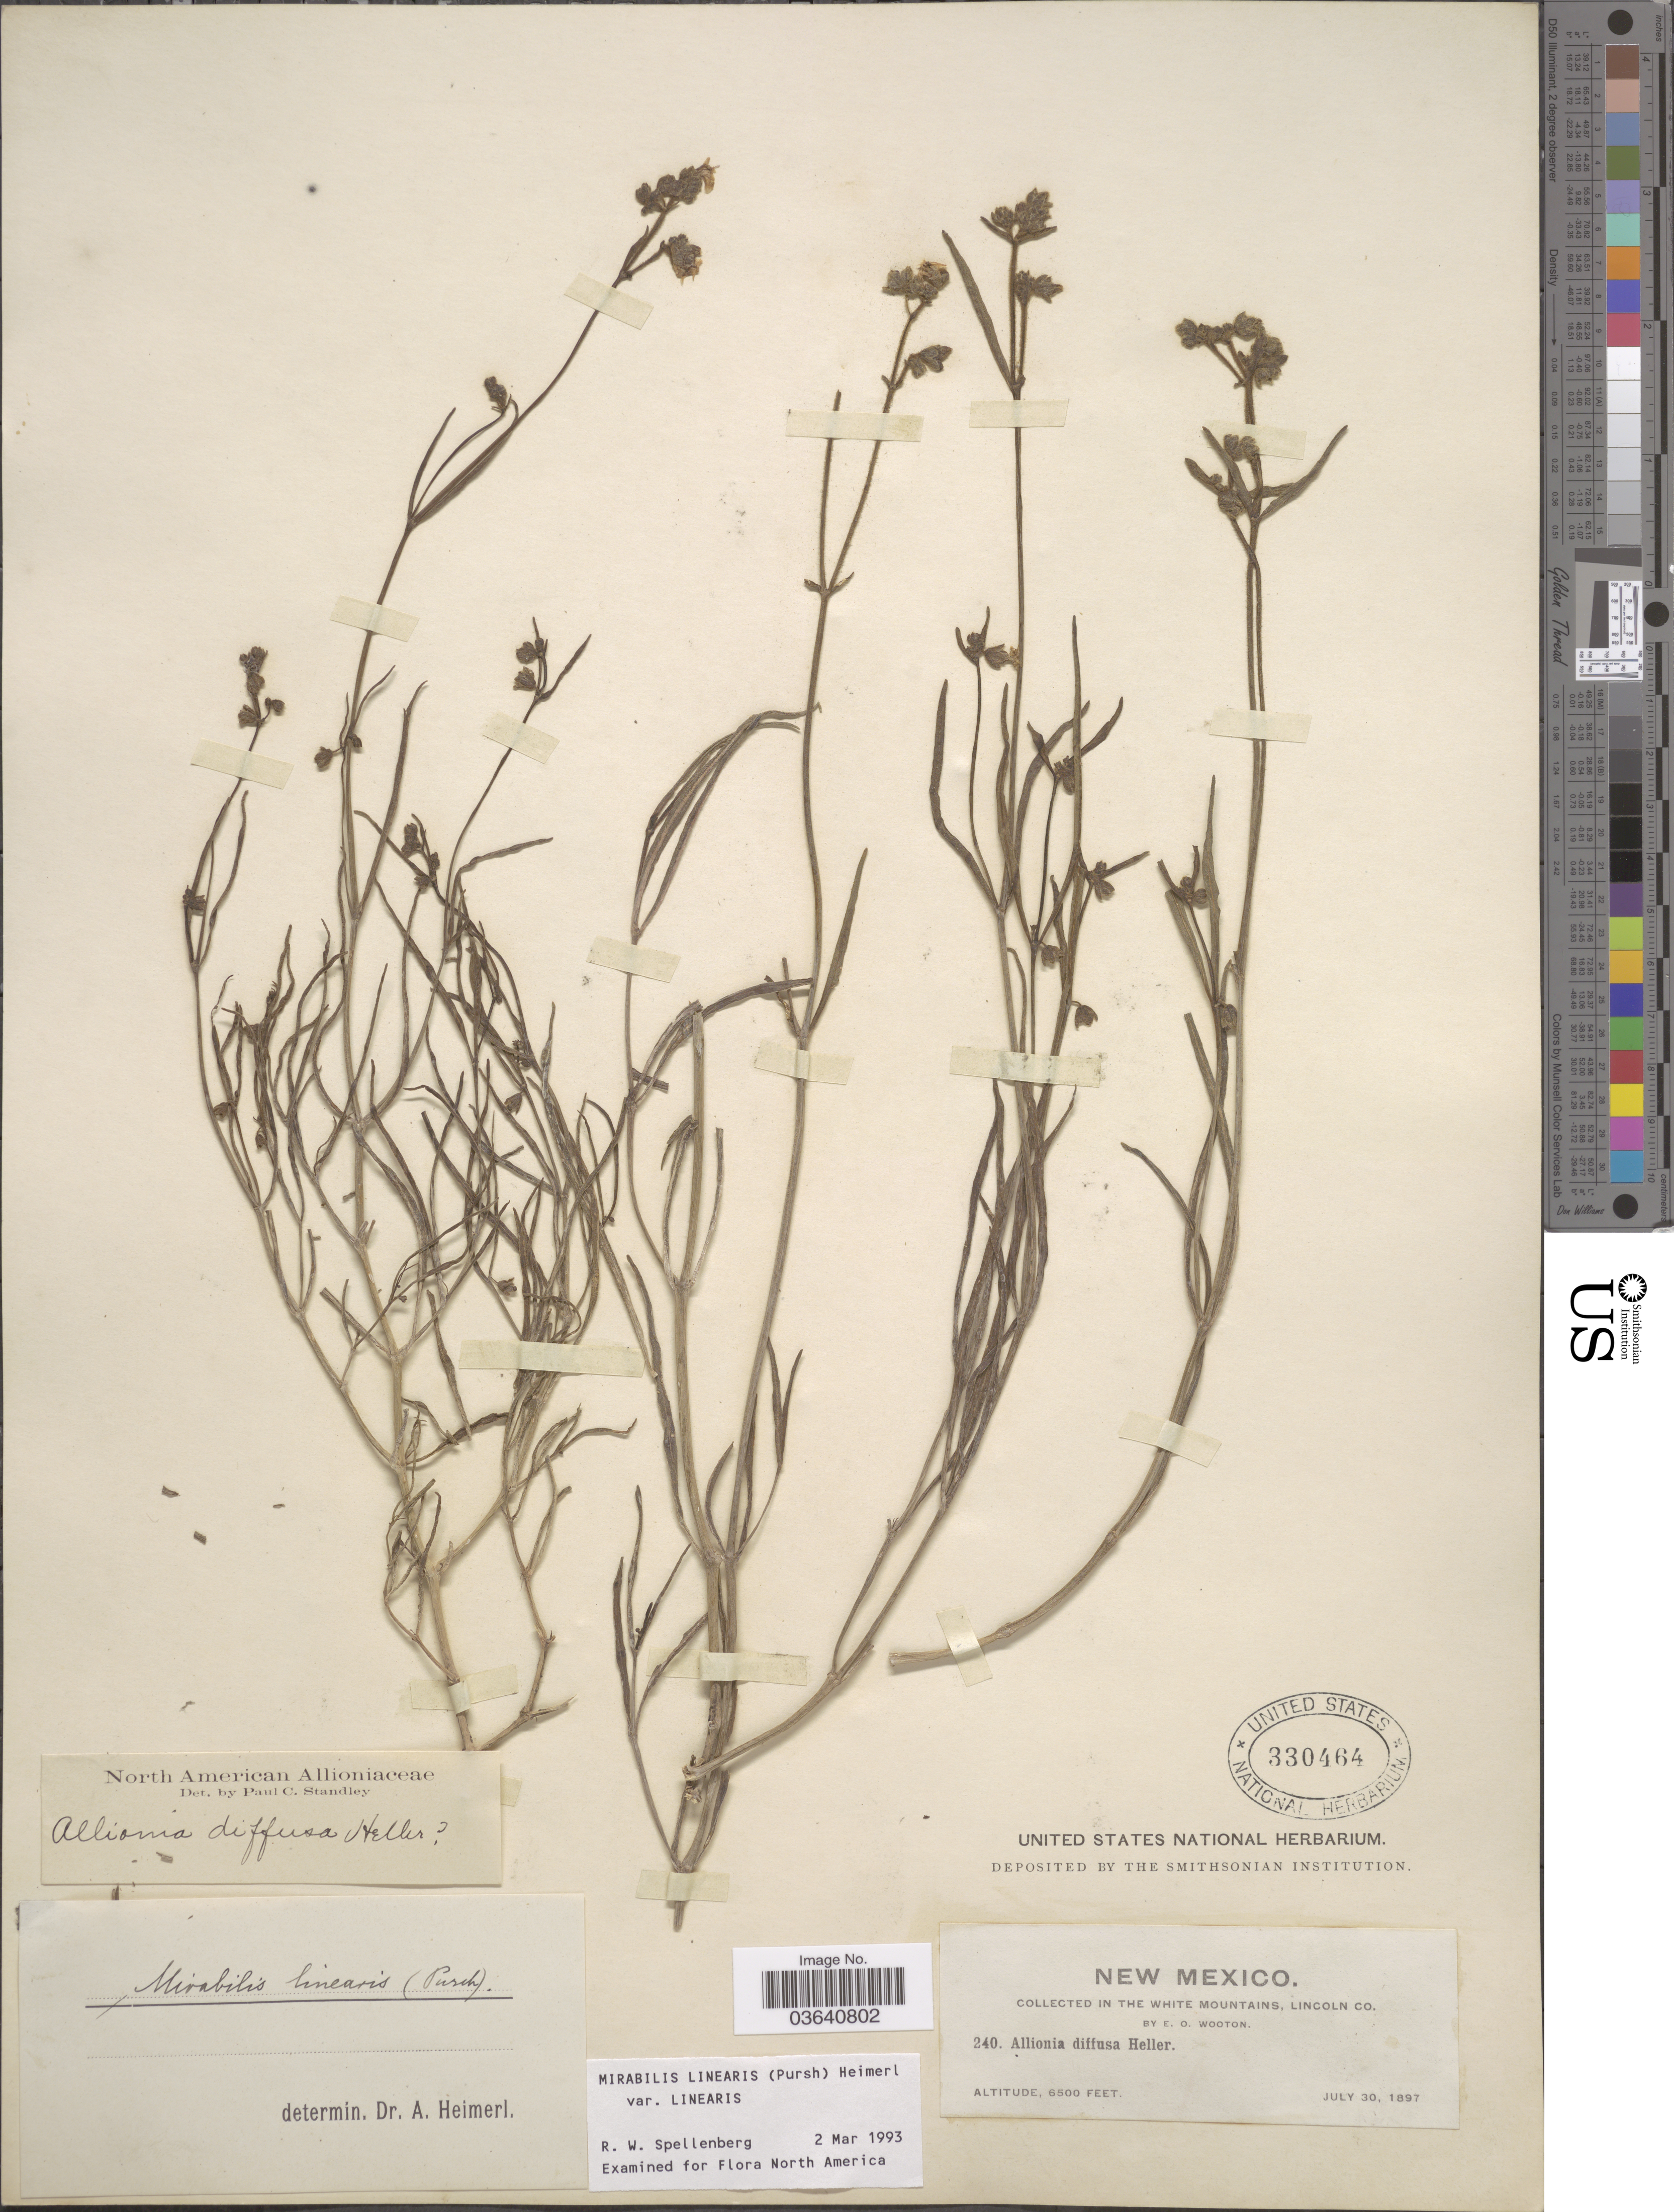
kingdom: Plantae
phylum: Tracheophyta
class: Magnoliopsida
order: Caryophyllales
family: Nyctaginaceae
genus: Mirabilis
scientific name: Mirabilis linearis var. linearis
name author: (Pursh) Heimerl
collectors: E. O. Wooton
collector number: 240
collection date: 1897-07-30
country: United States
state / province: New Mexico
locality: In the White Mountains, Lincoln Co.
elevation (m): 1981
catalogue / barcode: US 330464